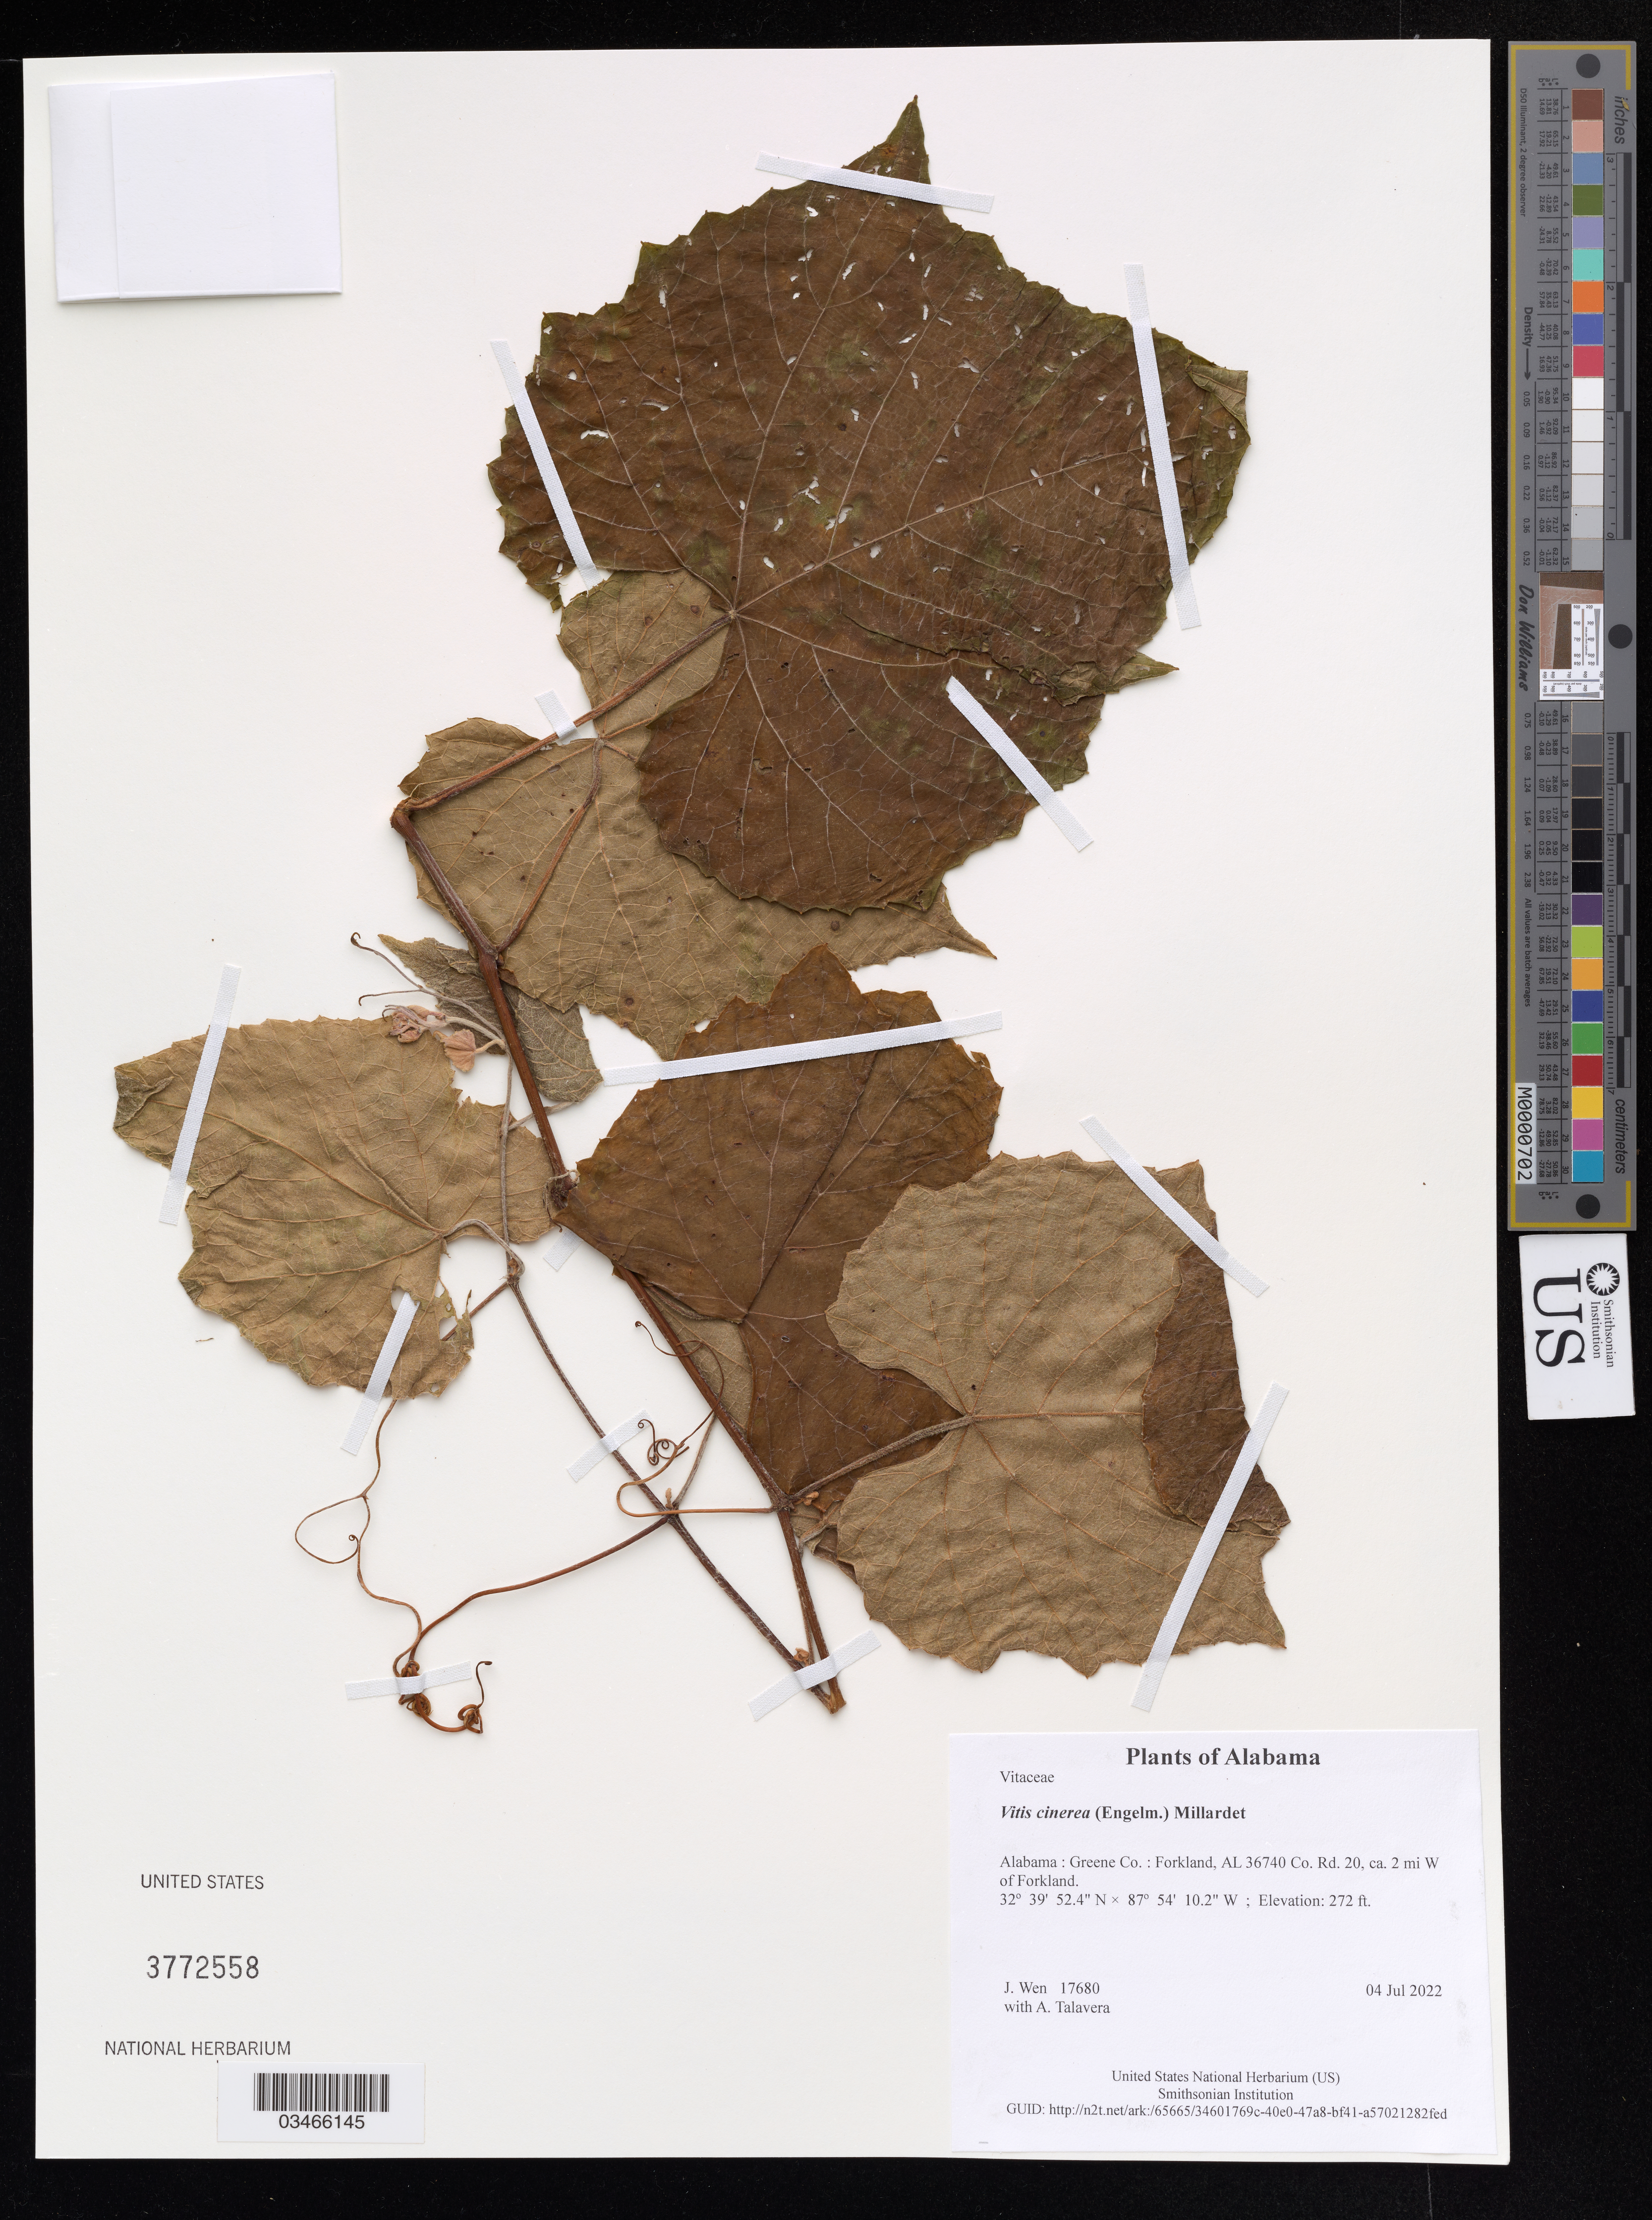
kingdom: Plantae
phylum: Tracheophyta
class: Magnoliopsida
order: Vitales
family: Vitaceae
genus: Vitis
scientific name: Vitis cinerea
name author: (Engelm.) Millardet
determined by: Wen, Jun, (BOT), Smithsonian Institution - National Museum of Natural History (UNITED STATES)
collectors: J. Wen & A. Talavera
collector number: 17680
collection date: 2022-07-04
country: United States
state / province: Alabama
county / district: Greene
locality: Forkland, AL 36740 Co. Rd. 20, ca. 2 mi W of Forkland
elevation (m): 83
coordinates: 32 39.874 N, 87 54.170 W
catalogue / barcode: US 3772558